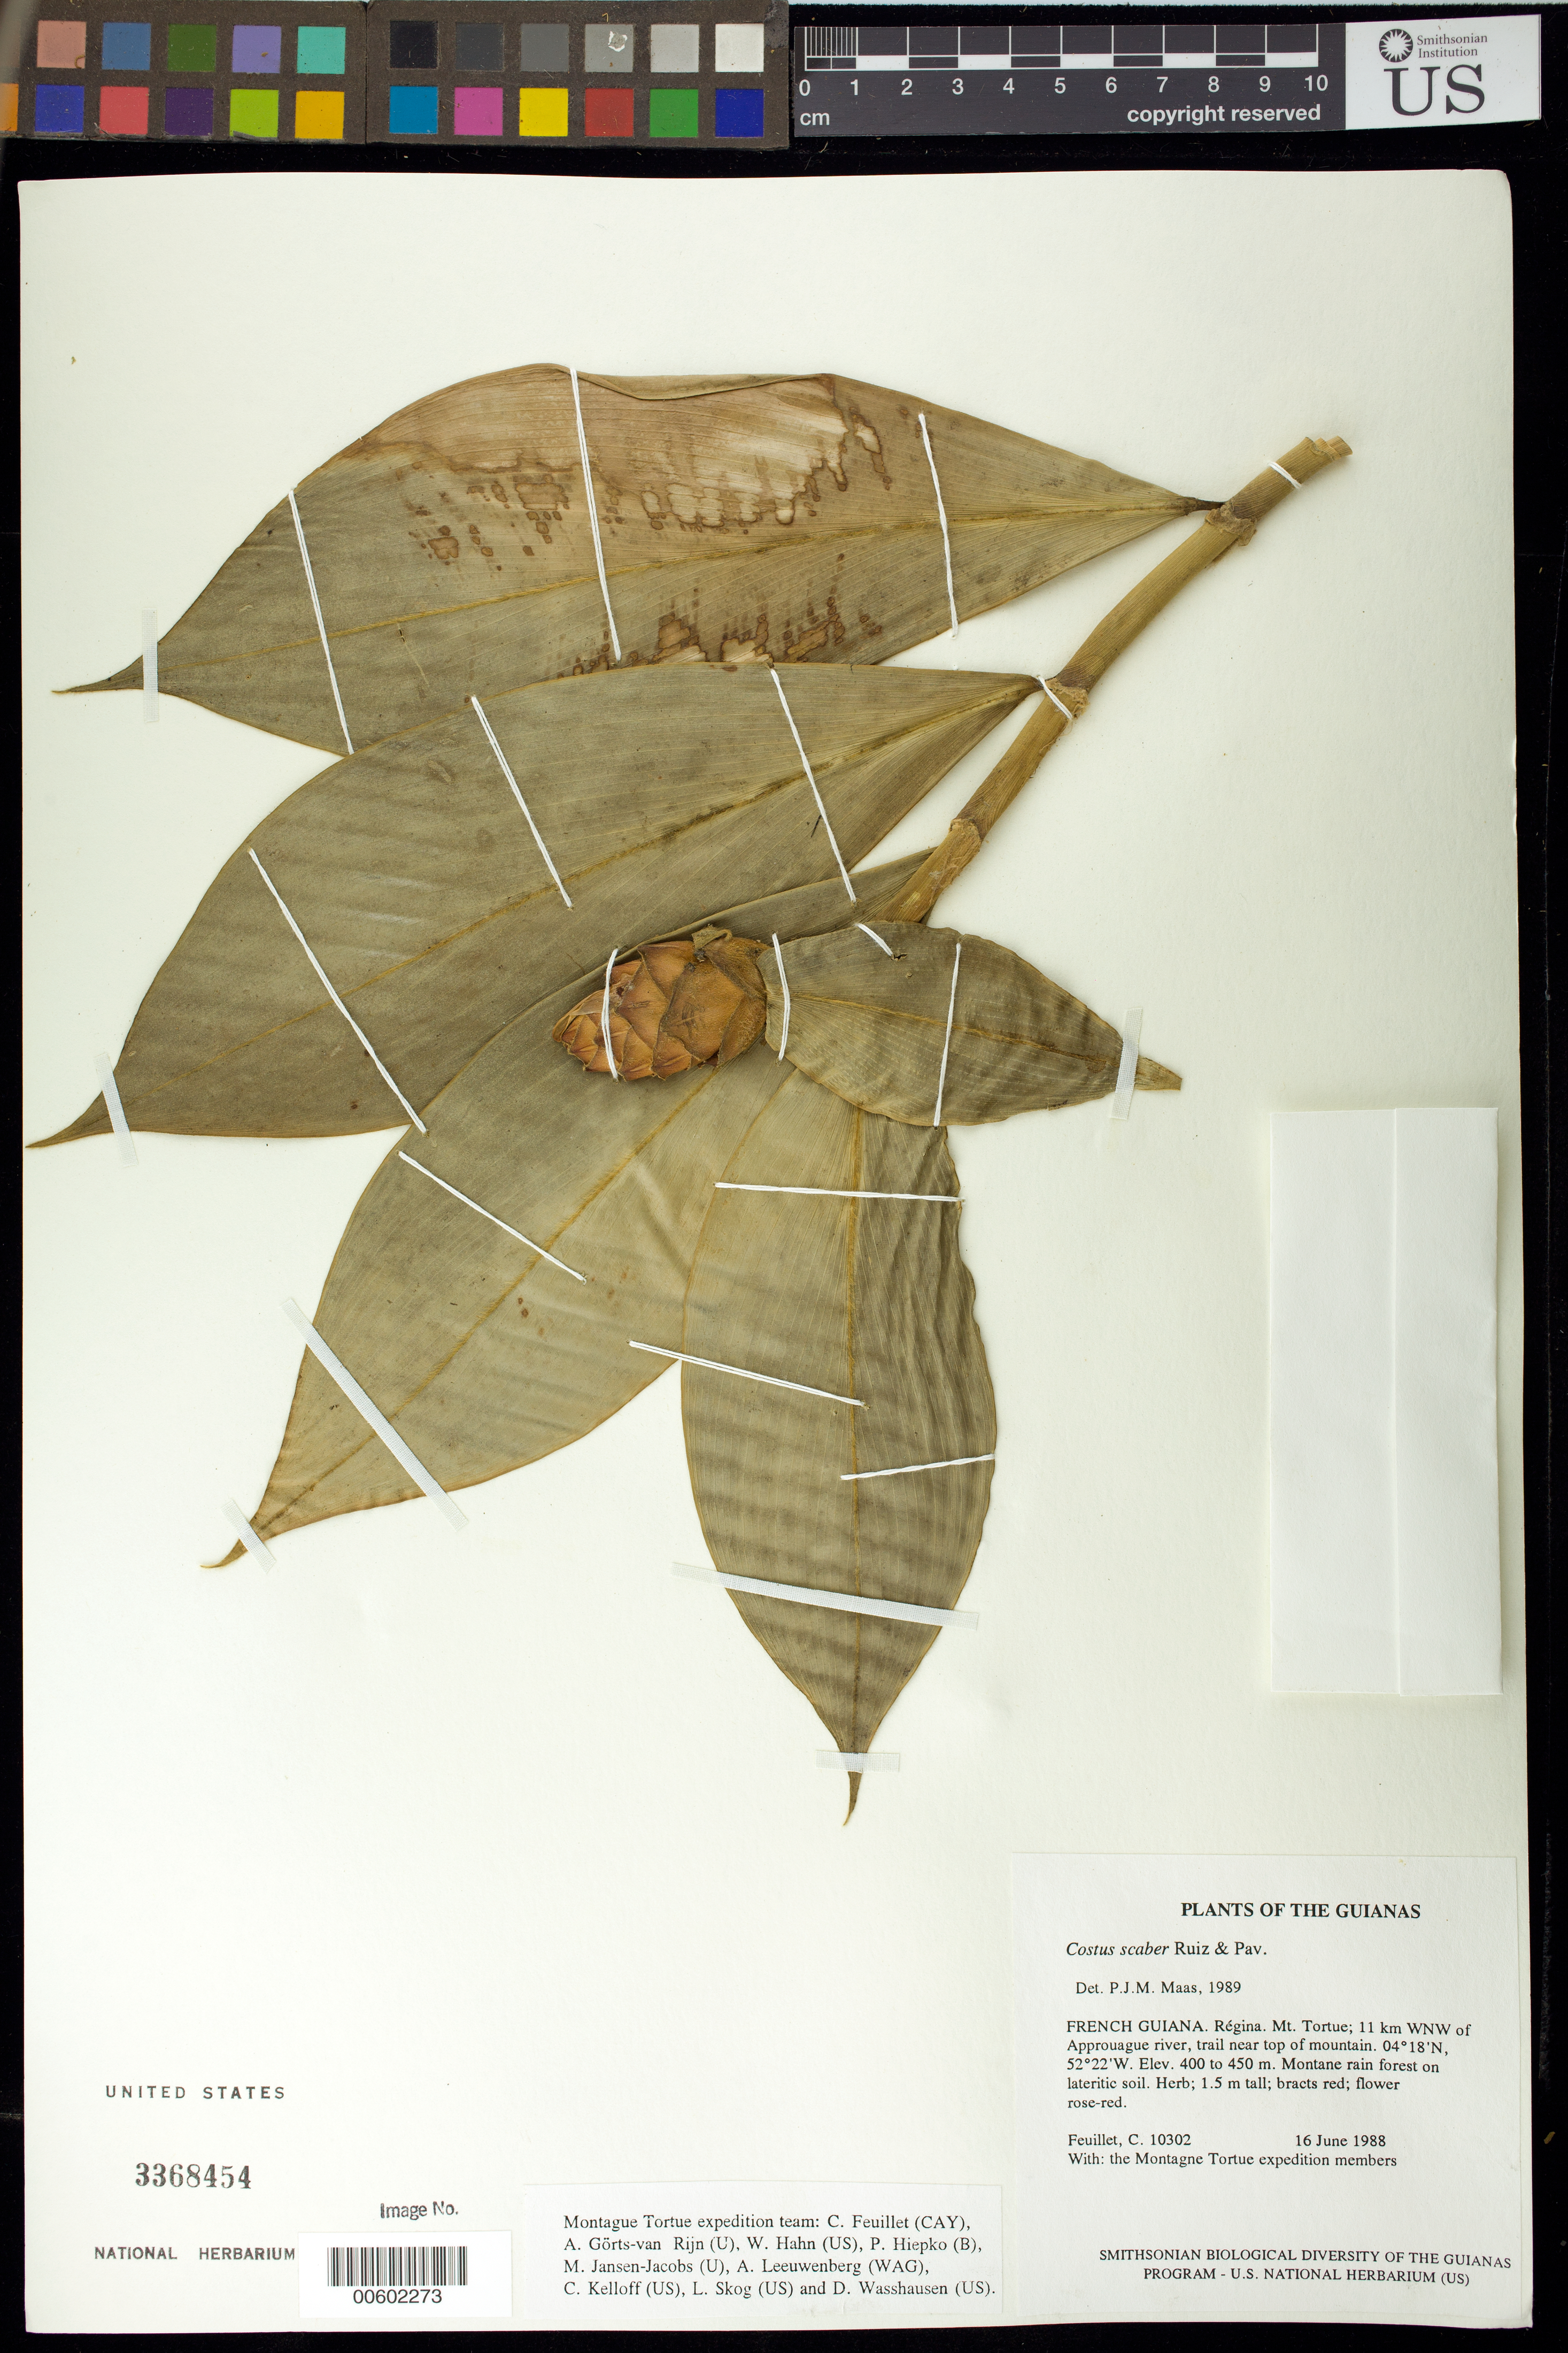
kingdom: Plantae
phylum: Tracheophyta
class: Liliopsida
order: Zingiberales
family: Costaceae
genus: Costus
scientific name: Costus scaber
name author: Ruiz & Pav.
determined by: Maas, Paul J. M.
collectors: C. Feuillet & Montagne Torte Exped. members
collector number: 10302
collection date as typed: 16 June 1988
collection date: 1988-06-16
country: French Guiana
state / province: Cayenne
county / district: Regina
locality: Mt. Tortue; 11 km WNW of Approuague river, trail near top of mountain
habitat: Montane rain forest on lateritic soil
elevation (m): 400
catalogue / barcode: US 3368454